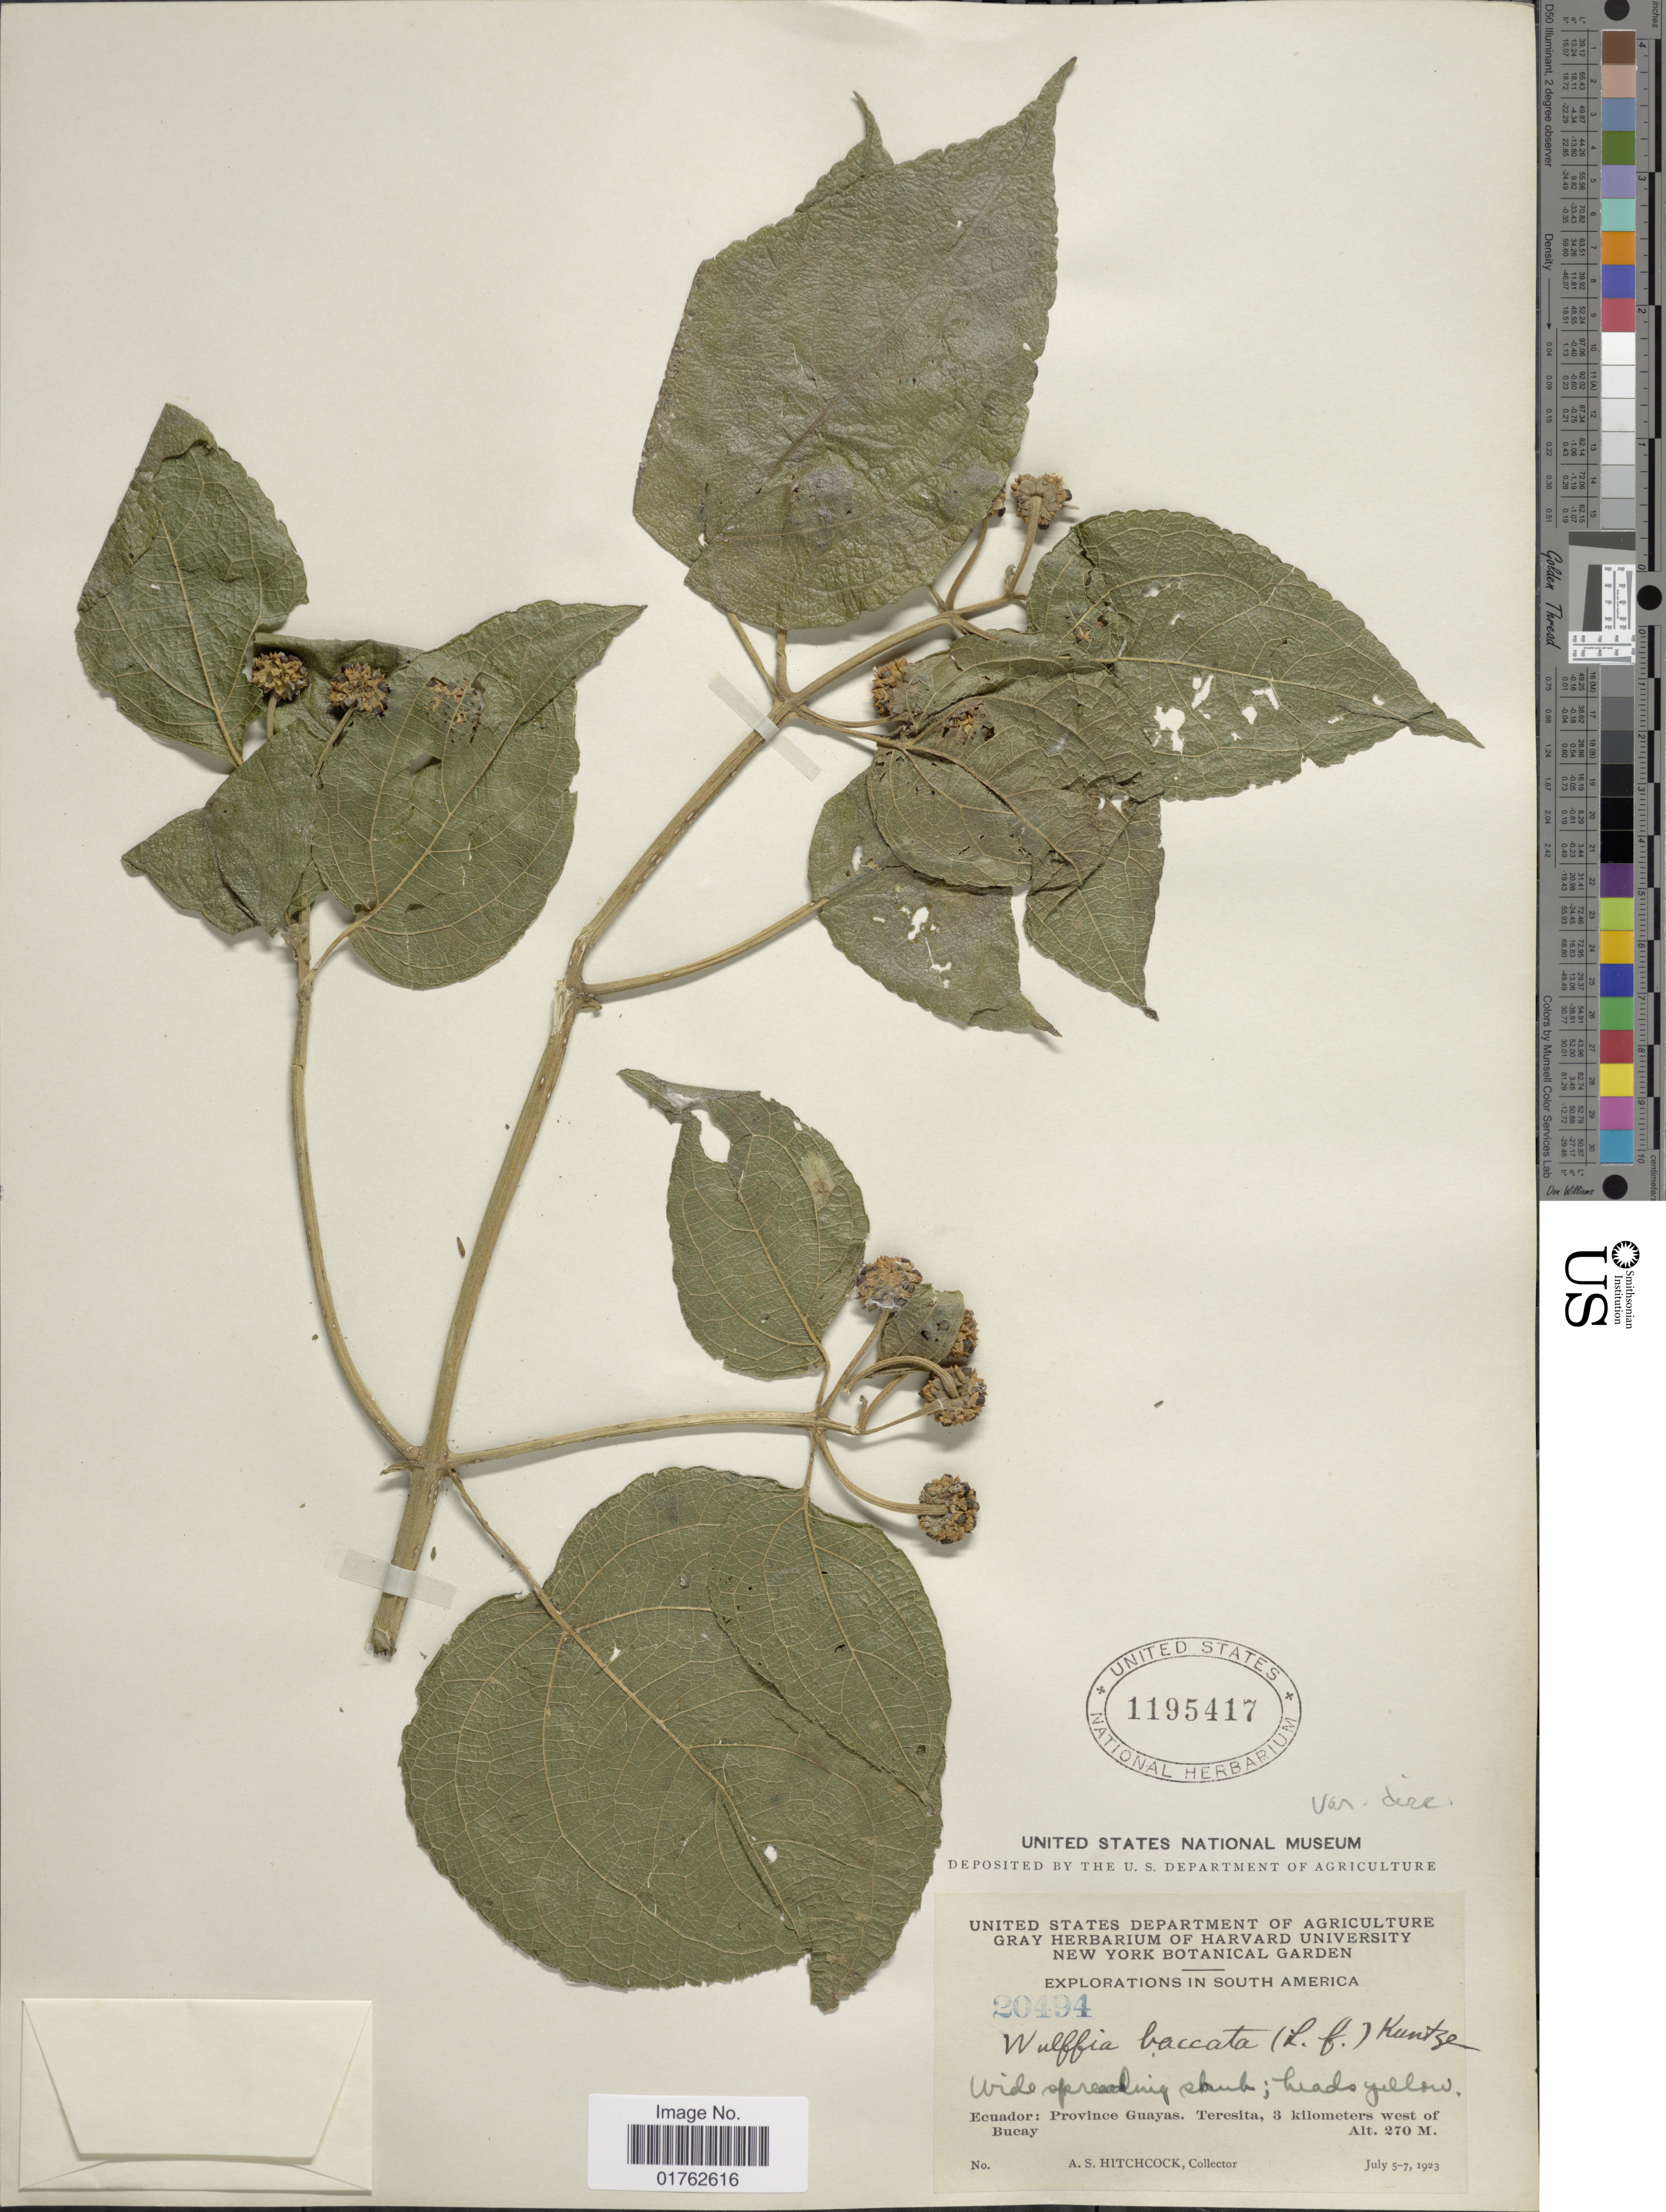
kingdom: Plantae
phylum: Tracheophyta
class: Magnoliopsida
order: Asterales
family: Asteraceae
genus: Wulffia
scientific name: Wulffia baccata var. discoidea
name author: S.F. Blake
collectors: A. S. Hitchcock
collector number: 20494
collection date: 1923-07-05/1923-07-07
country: Ecuador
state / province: Guayas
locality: Teresita, 3 kilometers wesr of Bucay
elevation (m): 270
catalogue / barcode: US 1195417